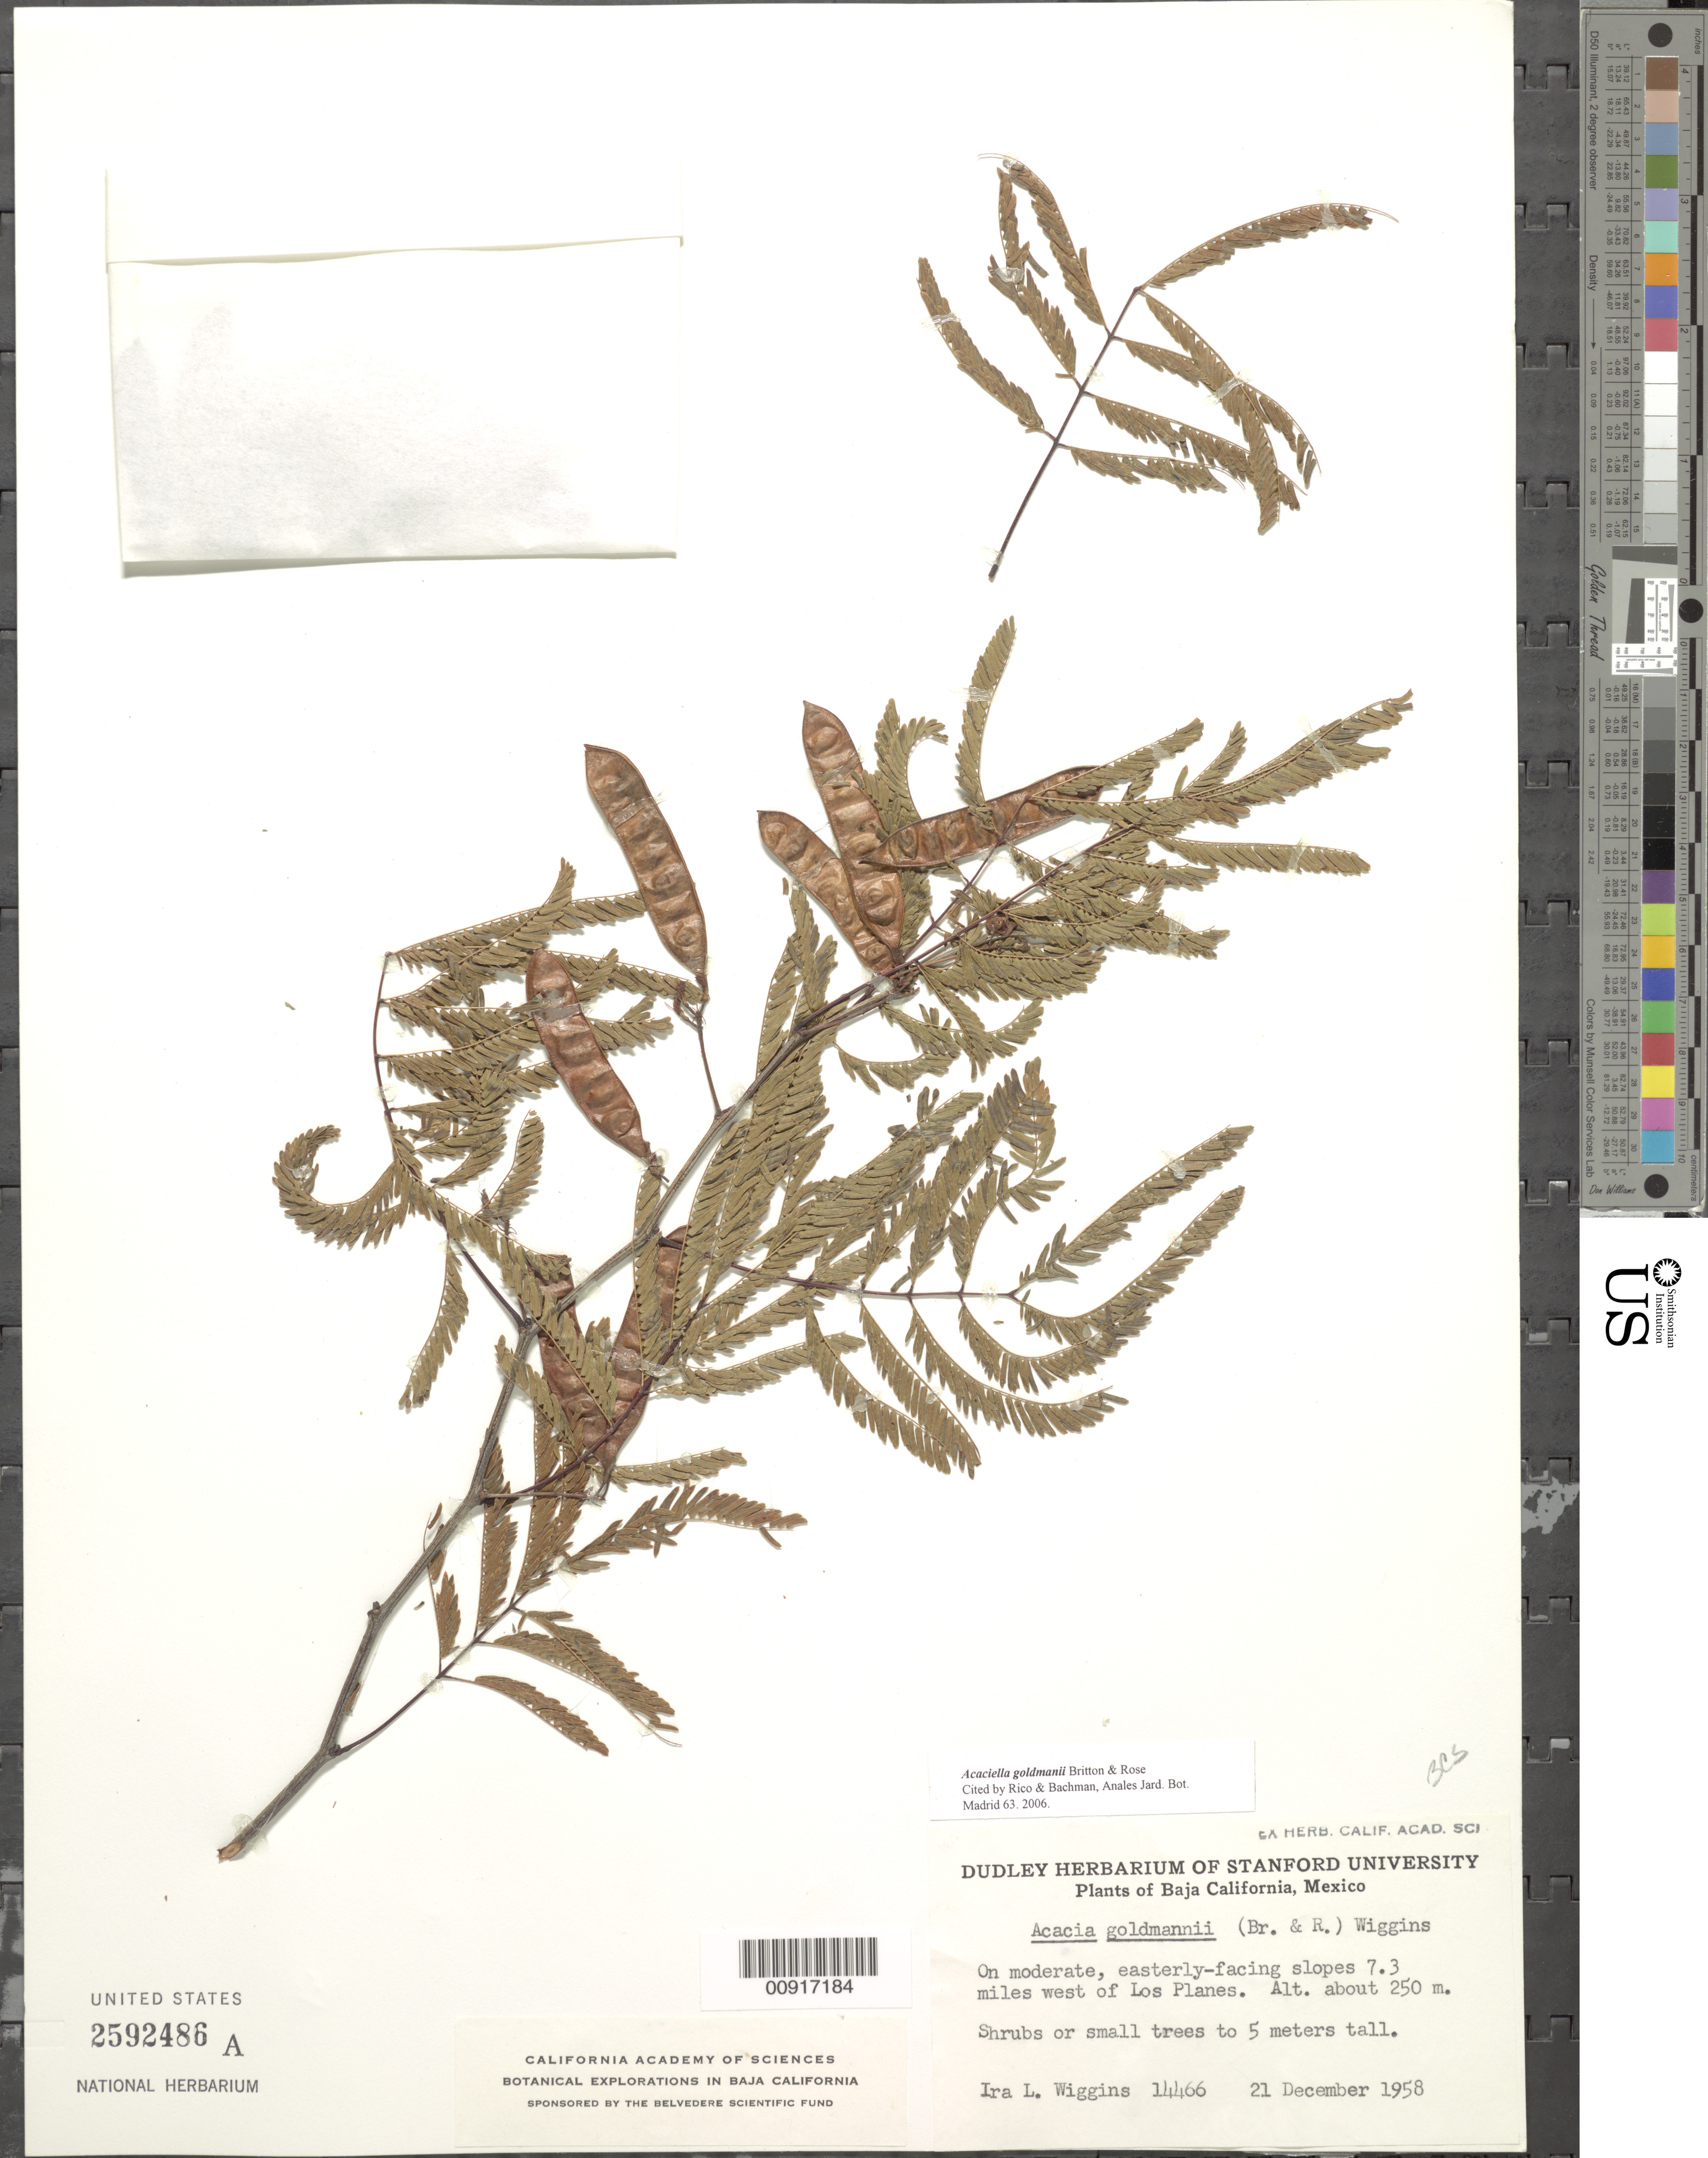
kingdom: Plantae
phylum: Tracheophyta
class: Magnoliopsida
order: Fabales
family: Fabaceae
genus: Acaciella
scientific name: Acaciella goldmanii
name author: Britton & Rose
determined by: Rico, L.; Bachman, --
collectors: I. L. Wiggins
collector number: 14466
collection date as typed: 21 Dec 1958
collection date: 1958-12-21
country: Mexico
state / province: Baja California Sur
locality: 7.3 miles west of Los Planes.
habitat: On moderate, easterly-facing slopes.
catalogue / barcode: US 2592486A